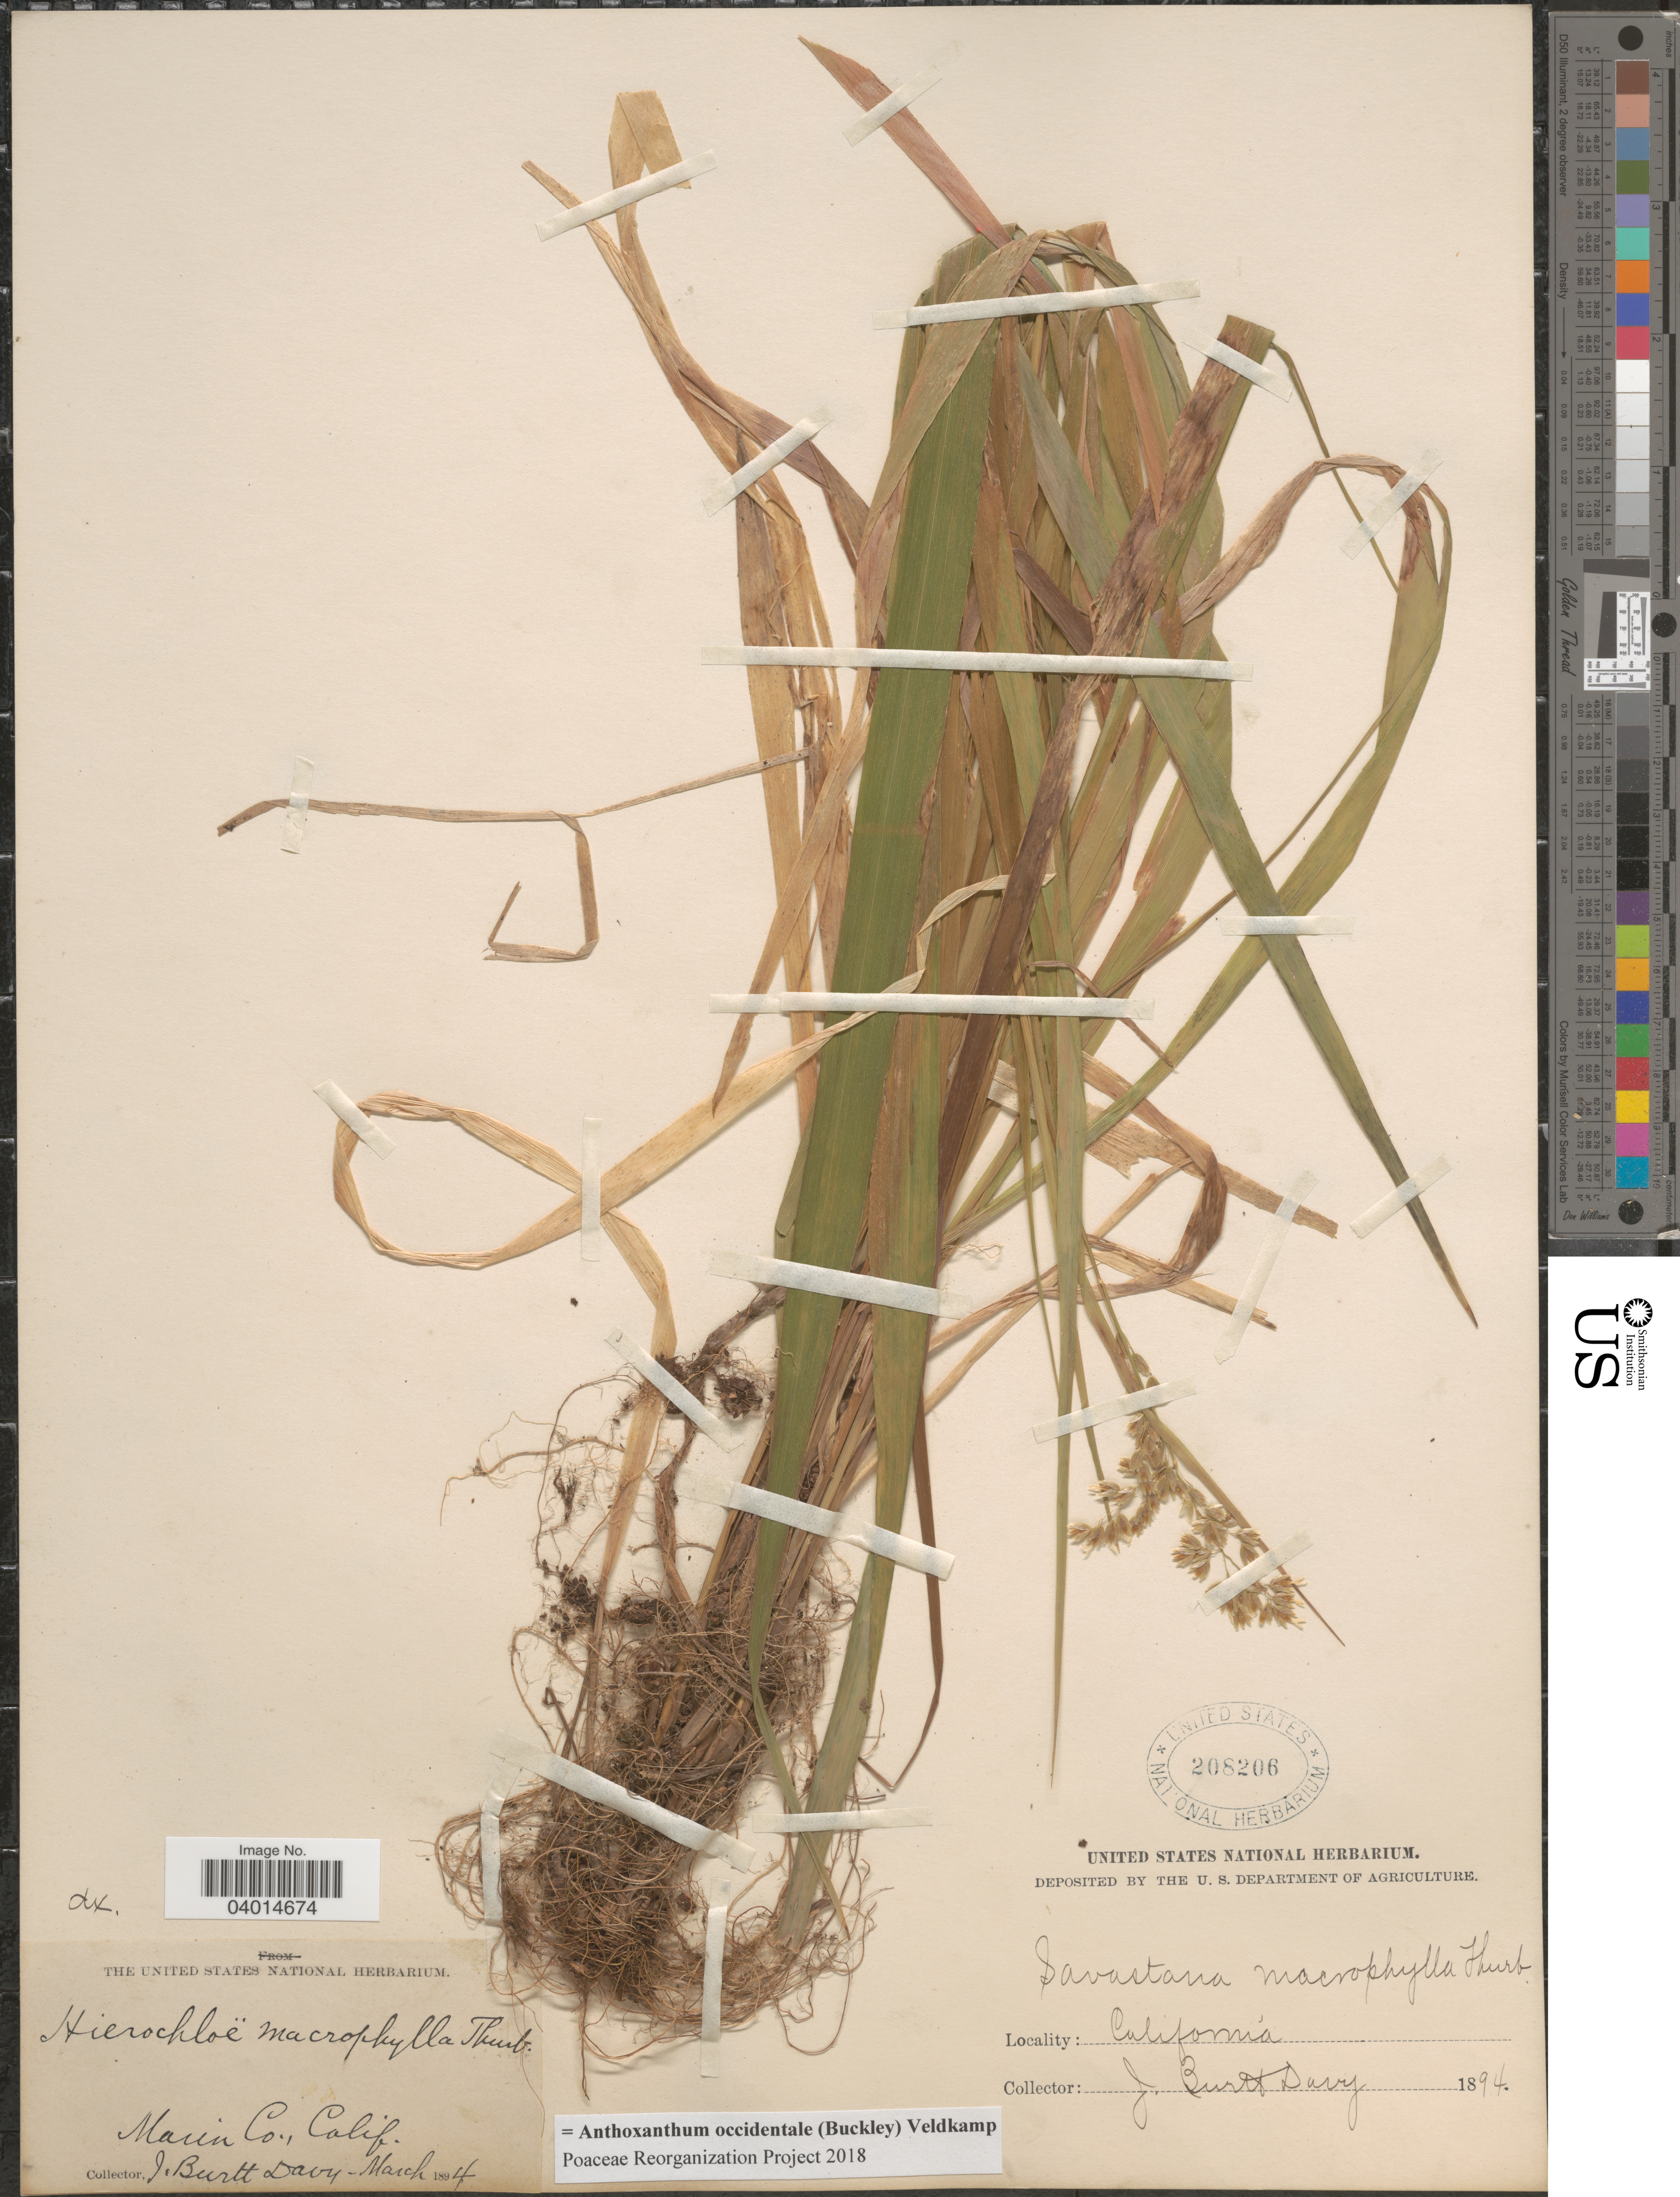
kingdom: Plantae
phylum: Tracheophyta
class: Liliopsida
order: Poales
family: Poaceae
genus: Anthoxanthum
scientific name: Anthoxanthum occidentale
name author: (Buckley) Veldkamp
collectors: J. Burtt Davy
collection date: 1894-03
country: United States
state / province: California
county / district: Marin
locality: Marin Co.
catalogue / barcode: US 208206